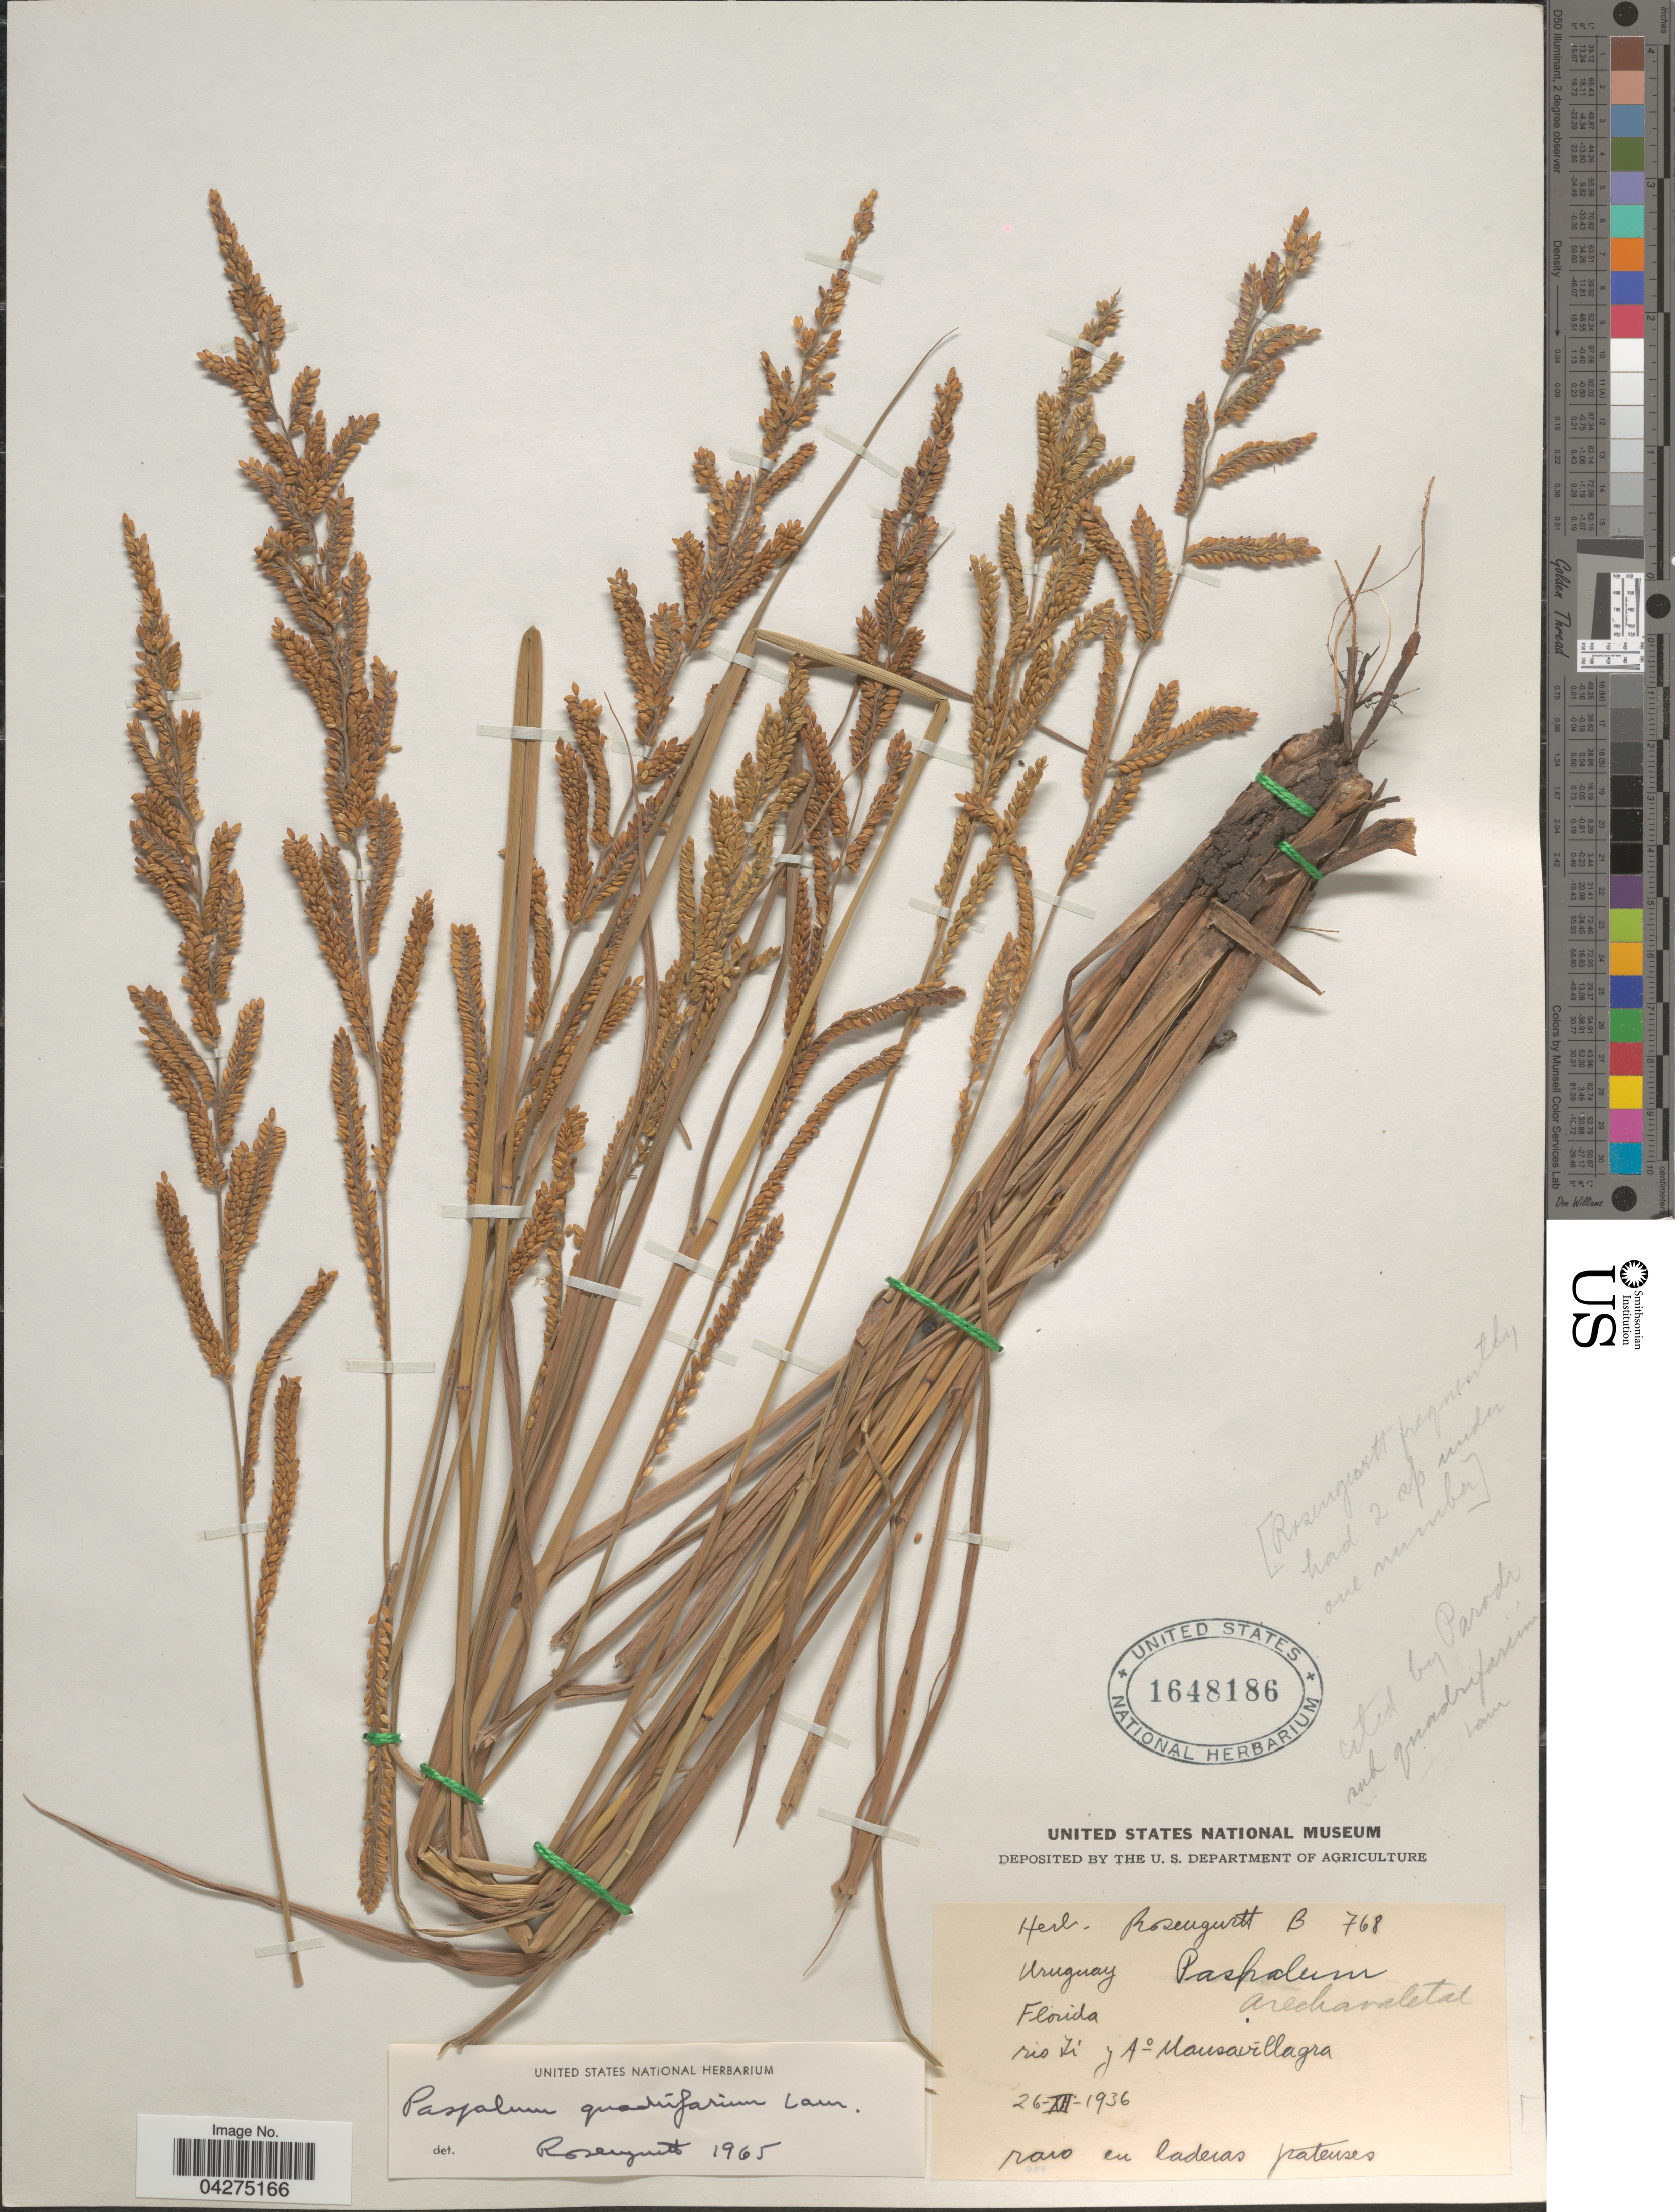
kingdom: Plantae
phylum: Tracheophyta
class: Liliopsida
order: Poales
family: Poaceae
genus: Paspalum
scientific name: Paspalum quadrifarium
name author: Lam.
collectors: ex herb. Rosengurtt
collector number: B768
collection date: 1936-12-26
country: Uruguay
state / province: Florida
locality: Rio Yí y A° Mansavillagra.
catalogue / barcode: US 1648186